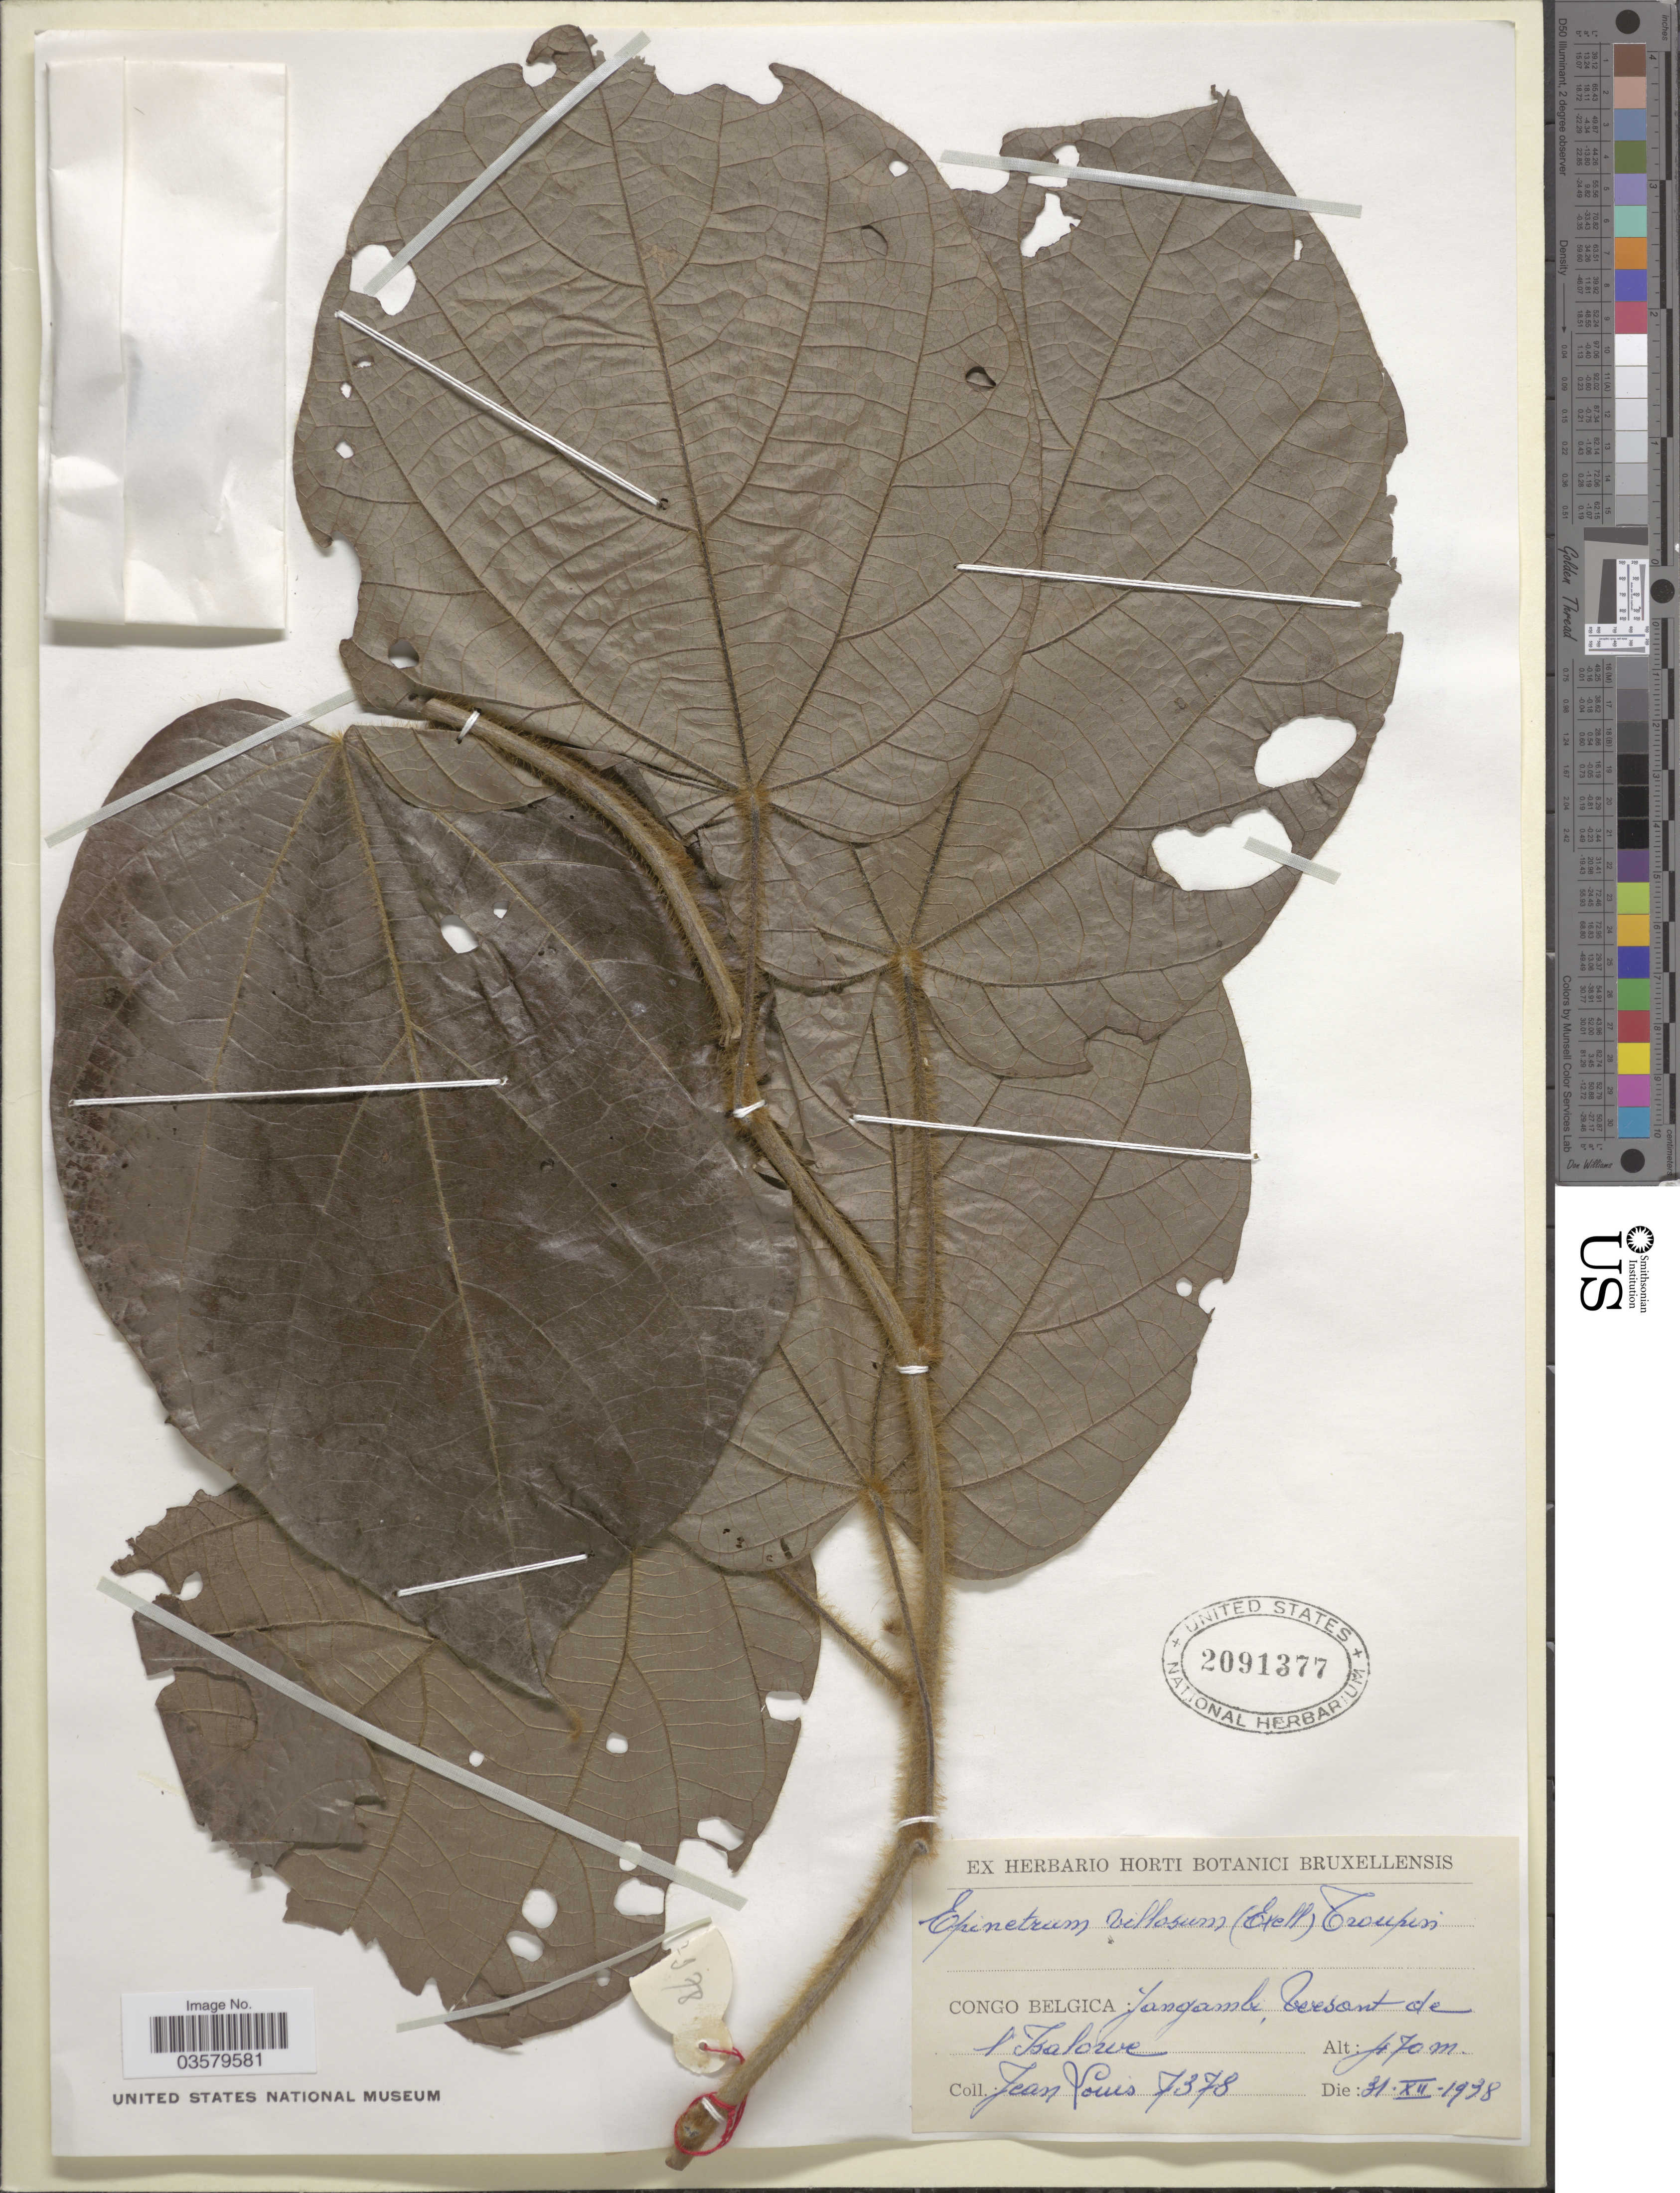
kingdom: Plantae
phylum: Tracheophyta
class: Magnoliopsida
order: Ranunculales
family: Menispermaceae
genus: Albertisia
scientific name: Albertisia villosa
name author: (Exell) Forman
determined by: Strong, Mark T., (BOT), Smithsonian Institution - National Museum of Natural History (UNITED STATES)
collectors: J. Louis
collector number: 7378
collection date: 1938-12-31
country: Congo, Democratic Republic of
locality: Congo Belgica: Yangambi, versant de l'Isalowe.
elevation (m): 470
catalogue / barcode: US 2091377